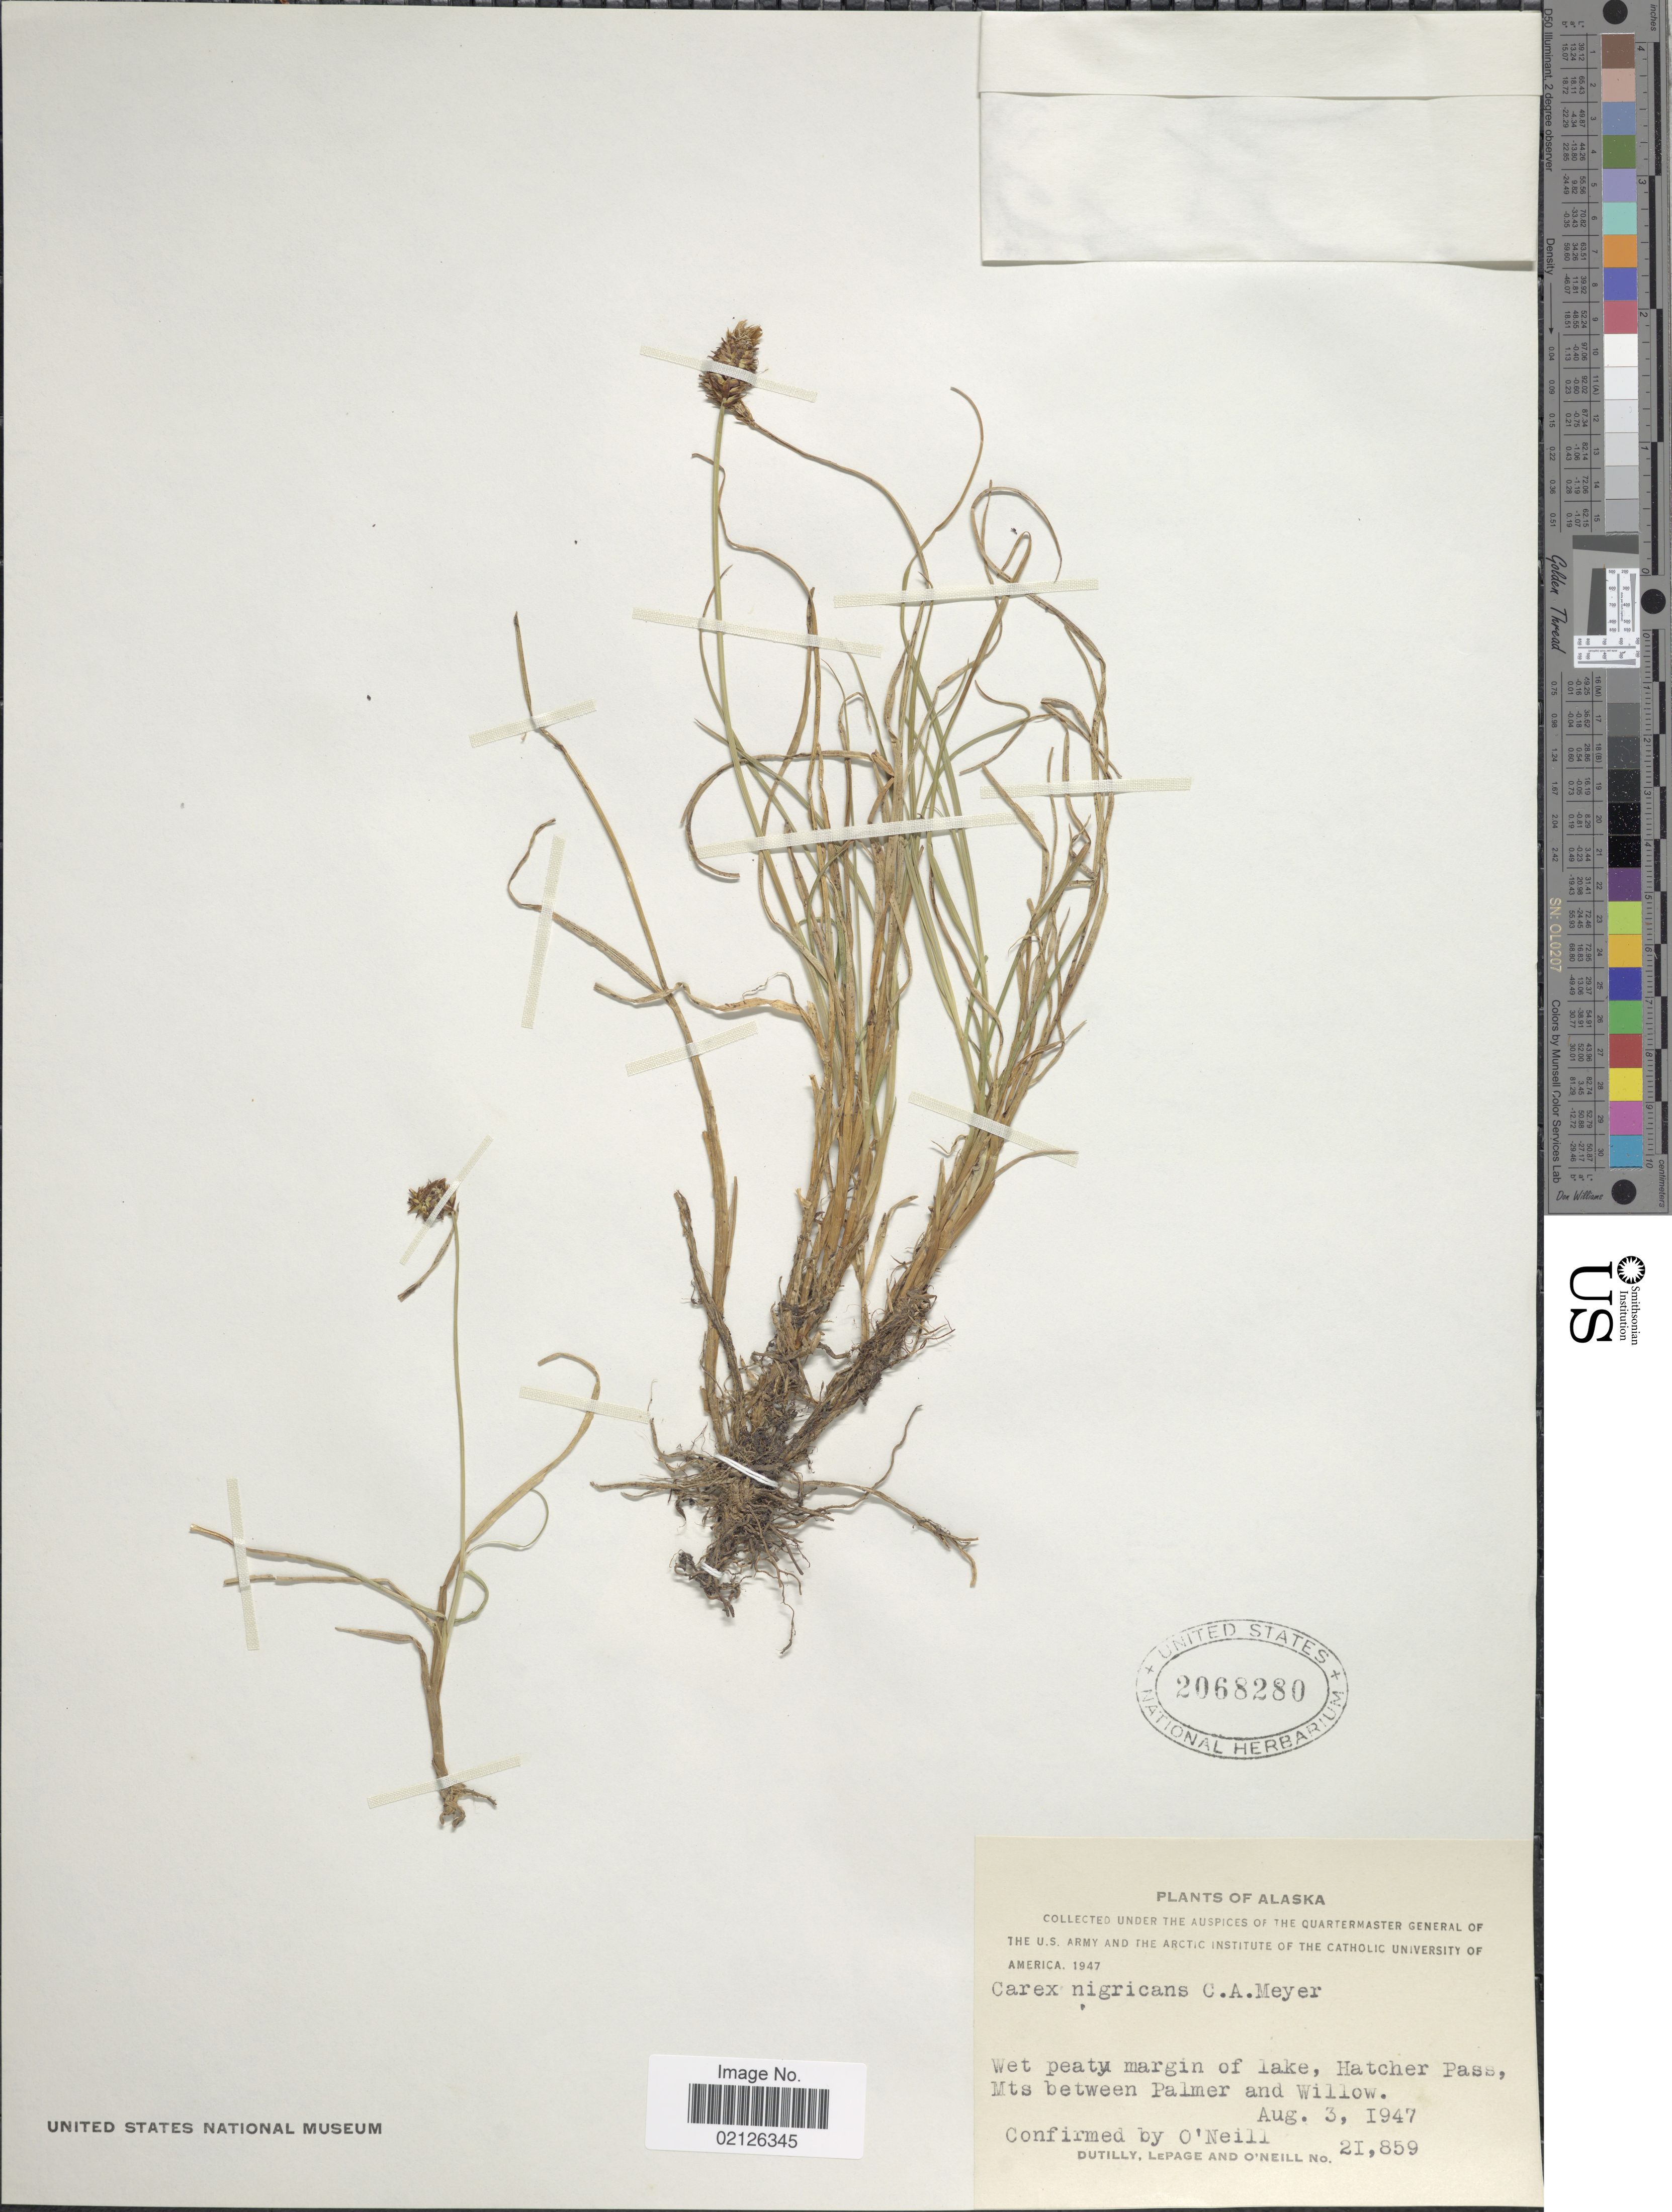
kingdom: Plantae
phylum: Tracheophyta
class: Liliopsida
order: Poales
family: Cyperaceae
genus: Carex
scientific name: Carex nigricans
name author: C.A. Mey.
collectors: -. Dutilly, -. LePage & O' Neill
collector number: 21859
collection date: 1947-08-03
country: United States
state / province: Alaska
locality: Wet peaty margin of lake, Hatcher Pass, Mts between Palmer and Willow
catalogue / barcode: US 2068280